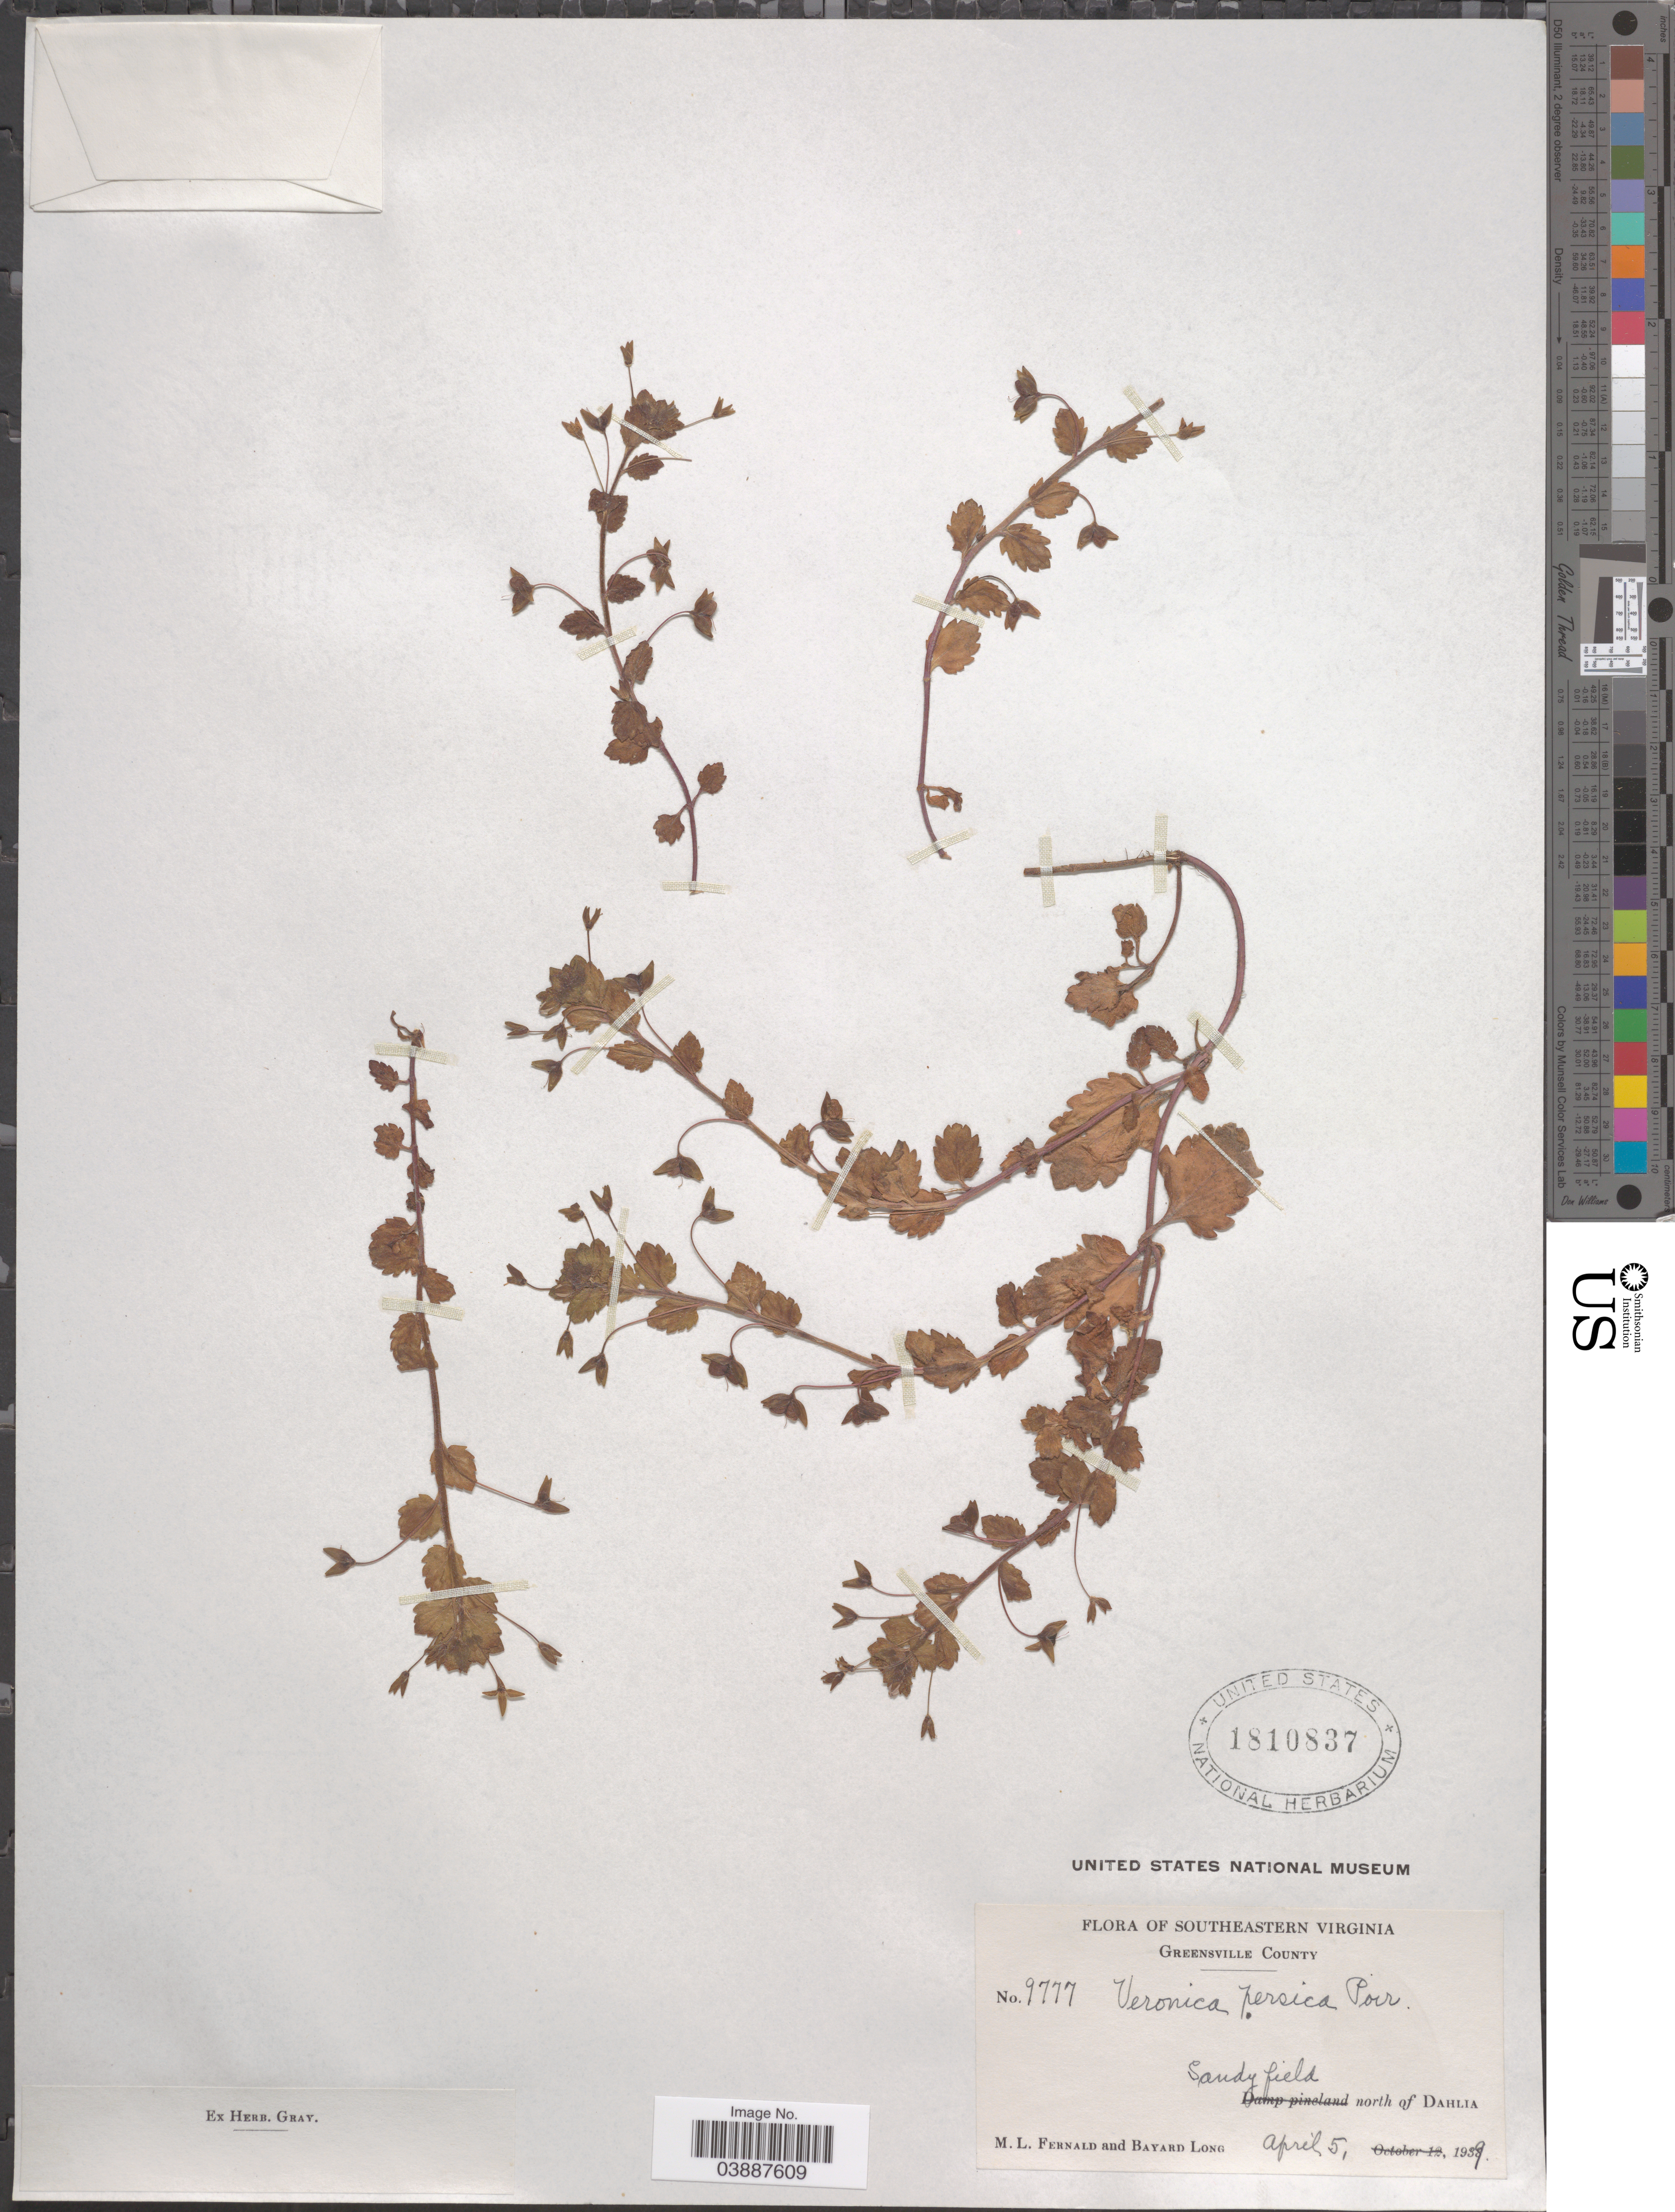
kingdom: Plantae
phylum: Tracheophyta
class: Magnoliopsida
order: Lamiales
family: Plantaginaceae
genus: Veronica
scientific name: Veronica persica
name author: Poir.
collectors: M. L. Fernald & B. Long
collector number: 9777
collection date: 1939-04-05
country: United States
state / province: Virginia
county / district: Greensville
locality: Southeastern Virginia. Greensville County. Sandy field north of Dahlia.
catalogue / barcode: US 1810837